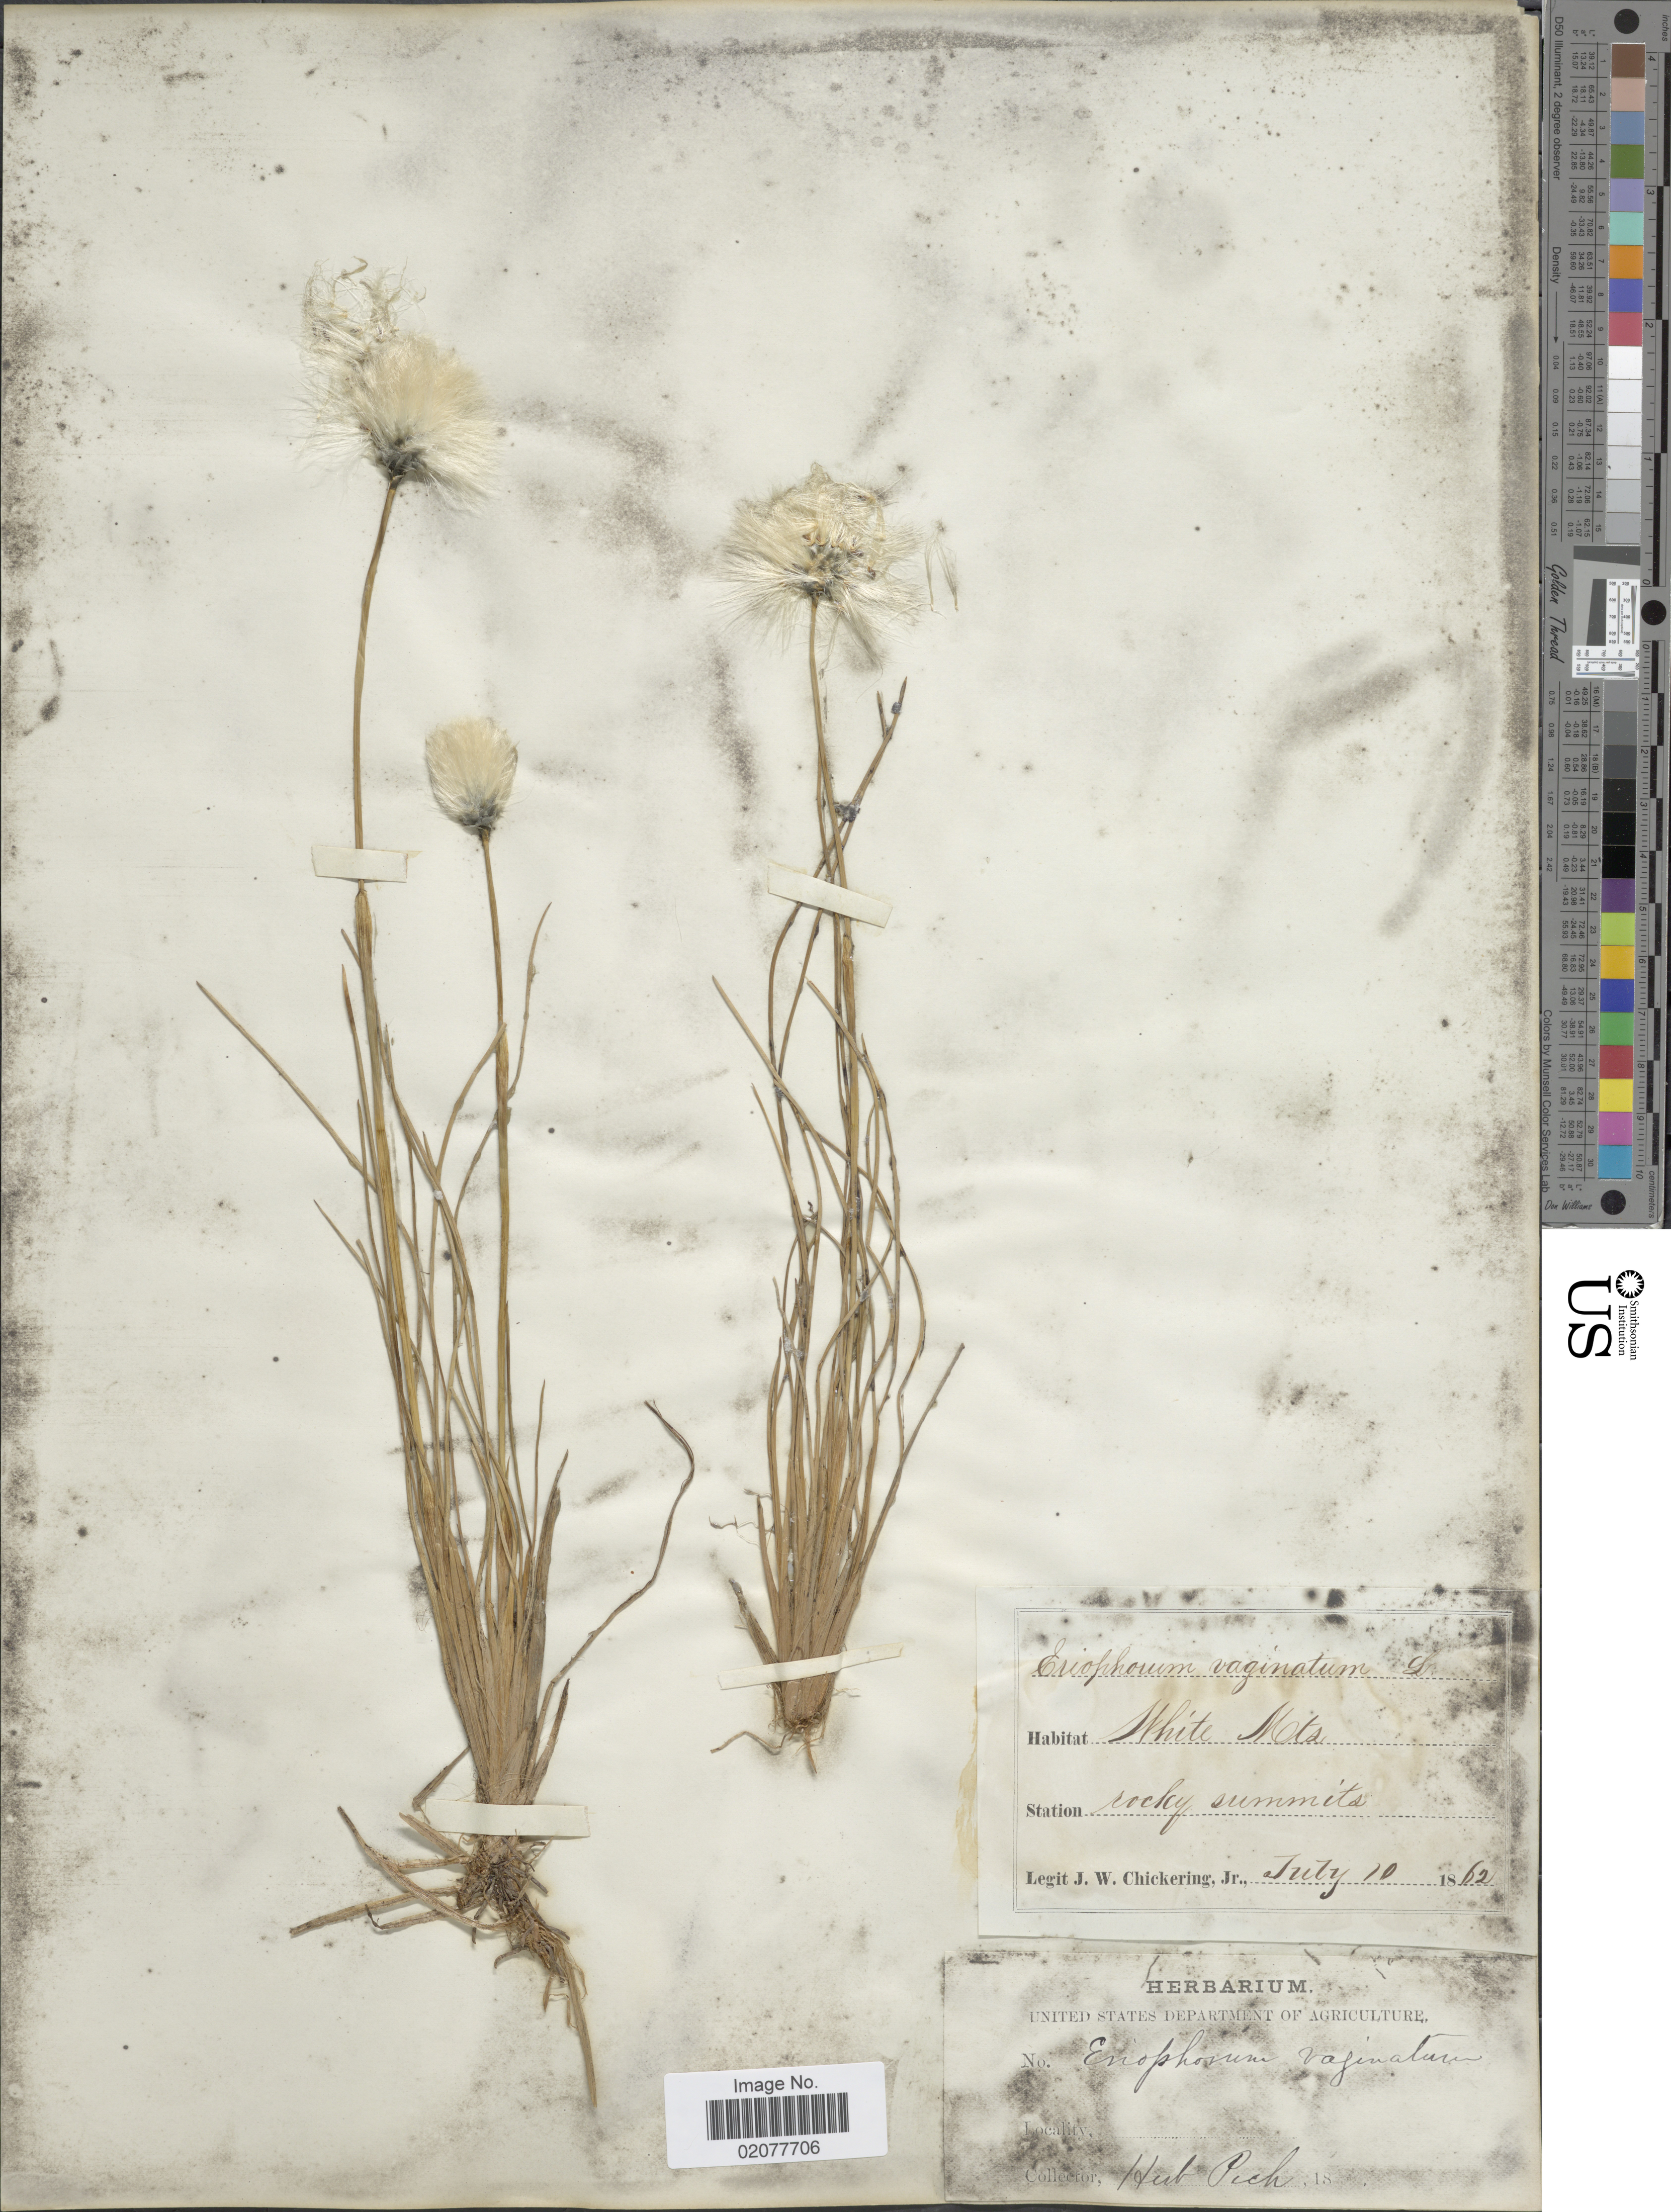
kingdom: Plantae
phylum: Tracheophyta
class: Liliopsida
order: Poales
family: Cyperaceae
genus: Eriophorum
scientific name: Eriophorum spissum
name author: Fernald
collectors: J. W. Chickering Jr.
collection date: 1862-07-10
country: United States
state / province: New Hampshire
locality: White Mts.